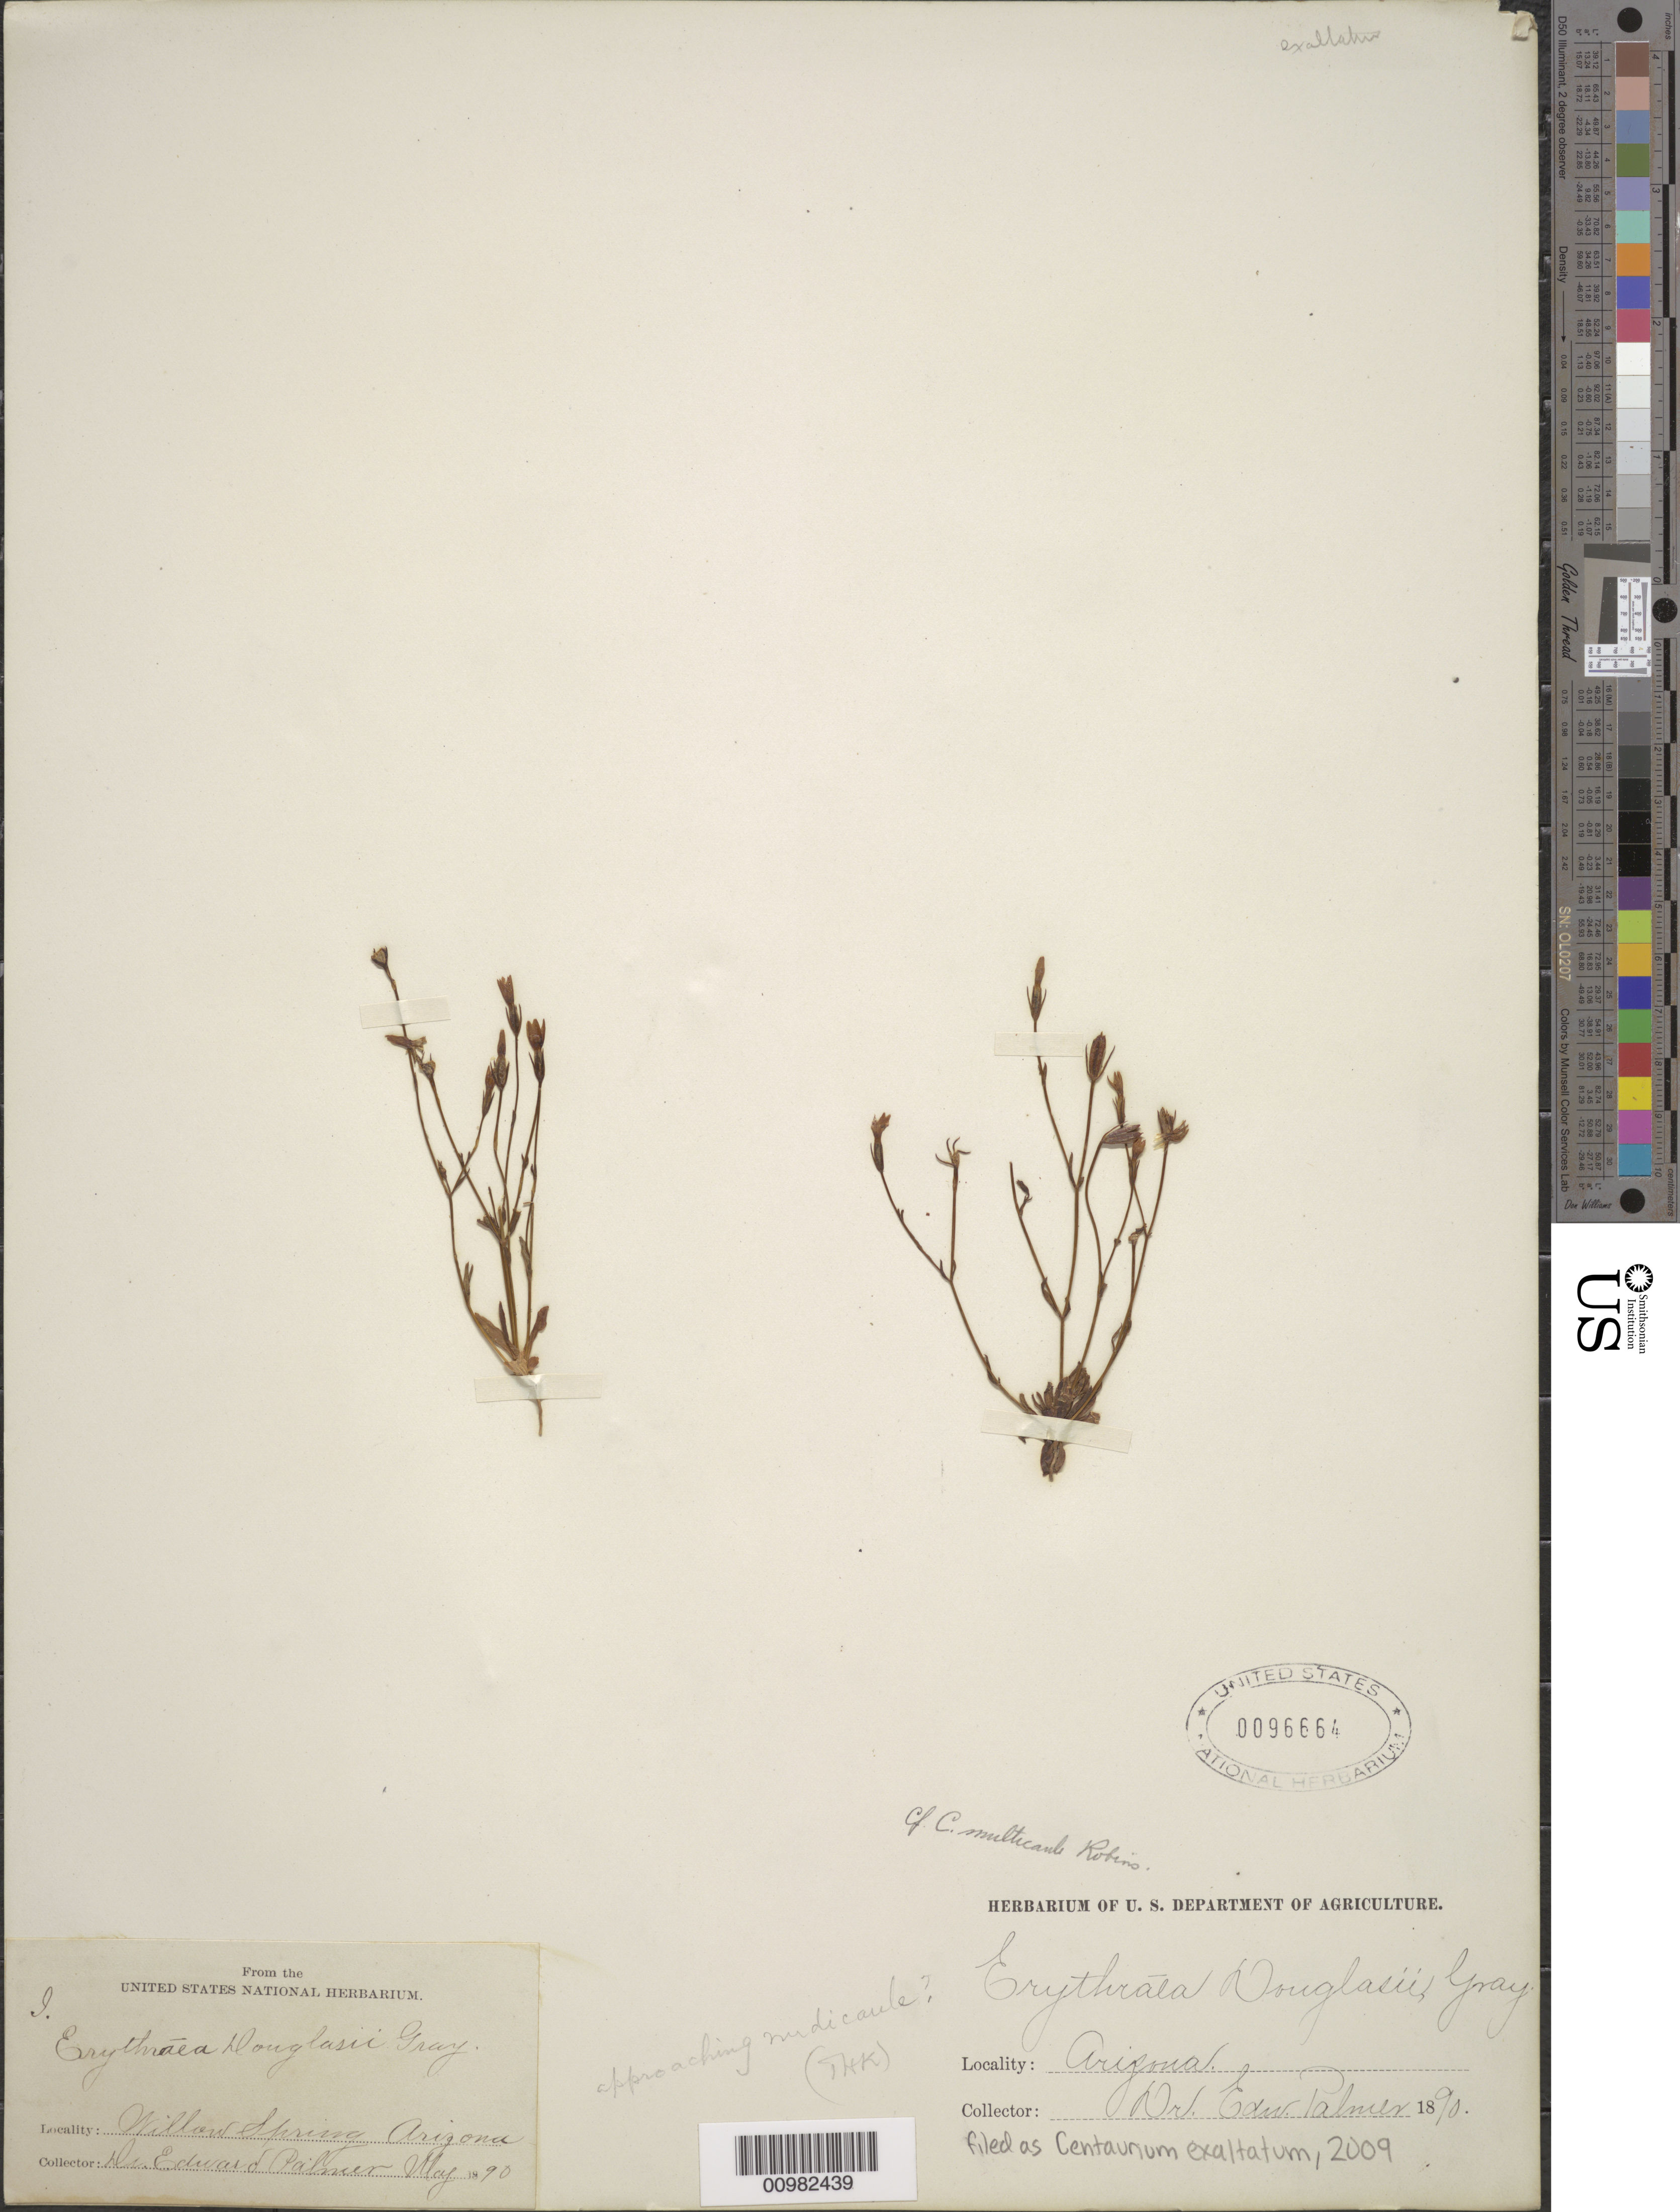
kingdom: Plantae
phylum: Tracheophyta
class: Magnoliopsida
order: Gentianales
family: Gentianaceae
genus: Centaurium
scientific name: Centaurium exaltatum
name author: (Griseb.) W. Wight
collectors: E. Palmer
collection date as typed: May 1890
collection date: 1890-05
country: United States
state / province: Arizona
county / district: Coconino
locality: Willow Spring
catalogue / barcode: US 98664